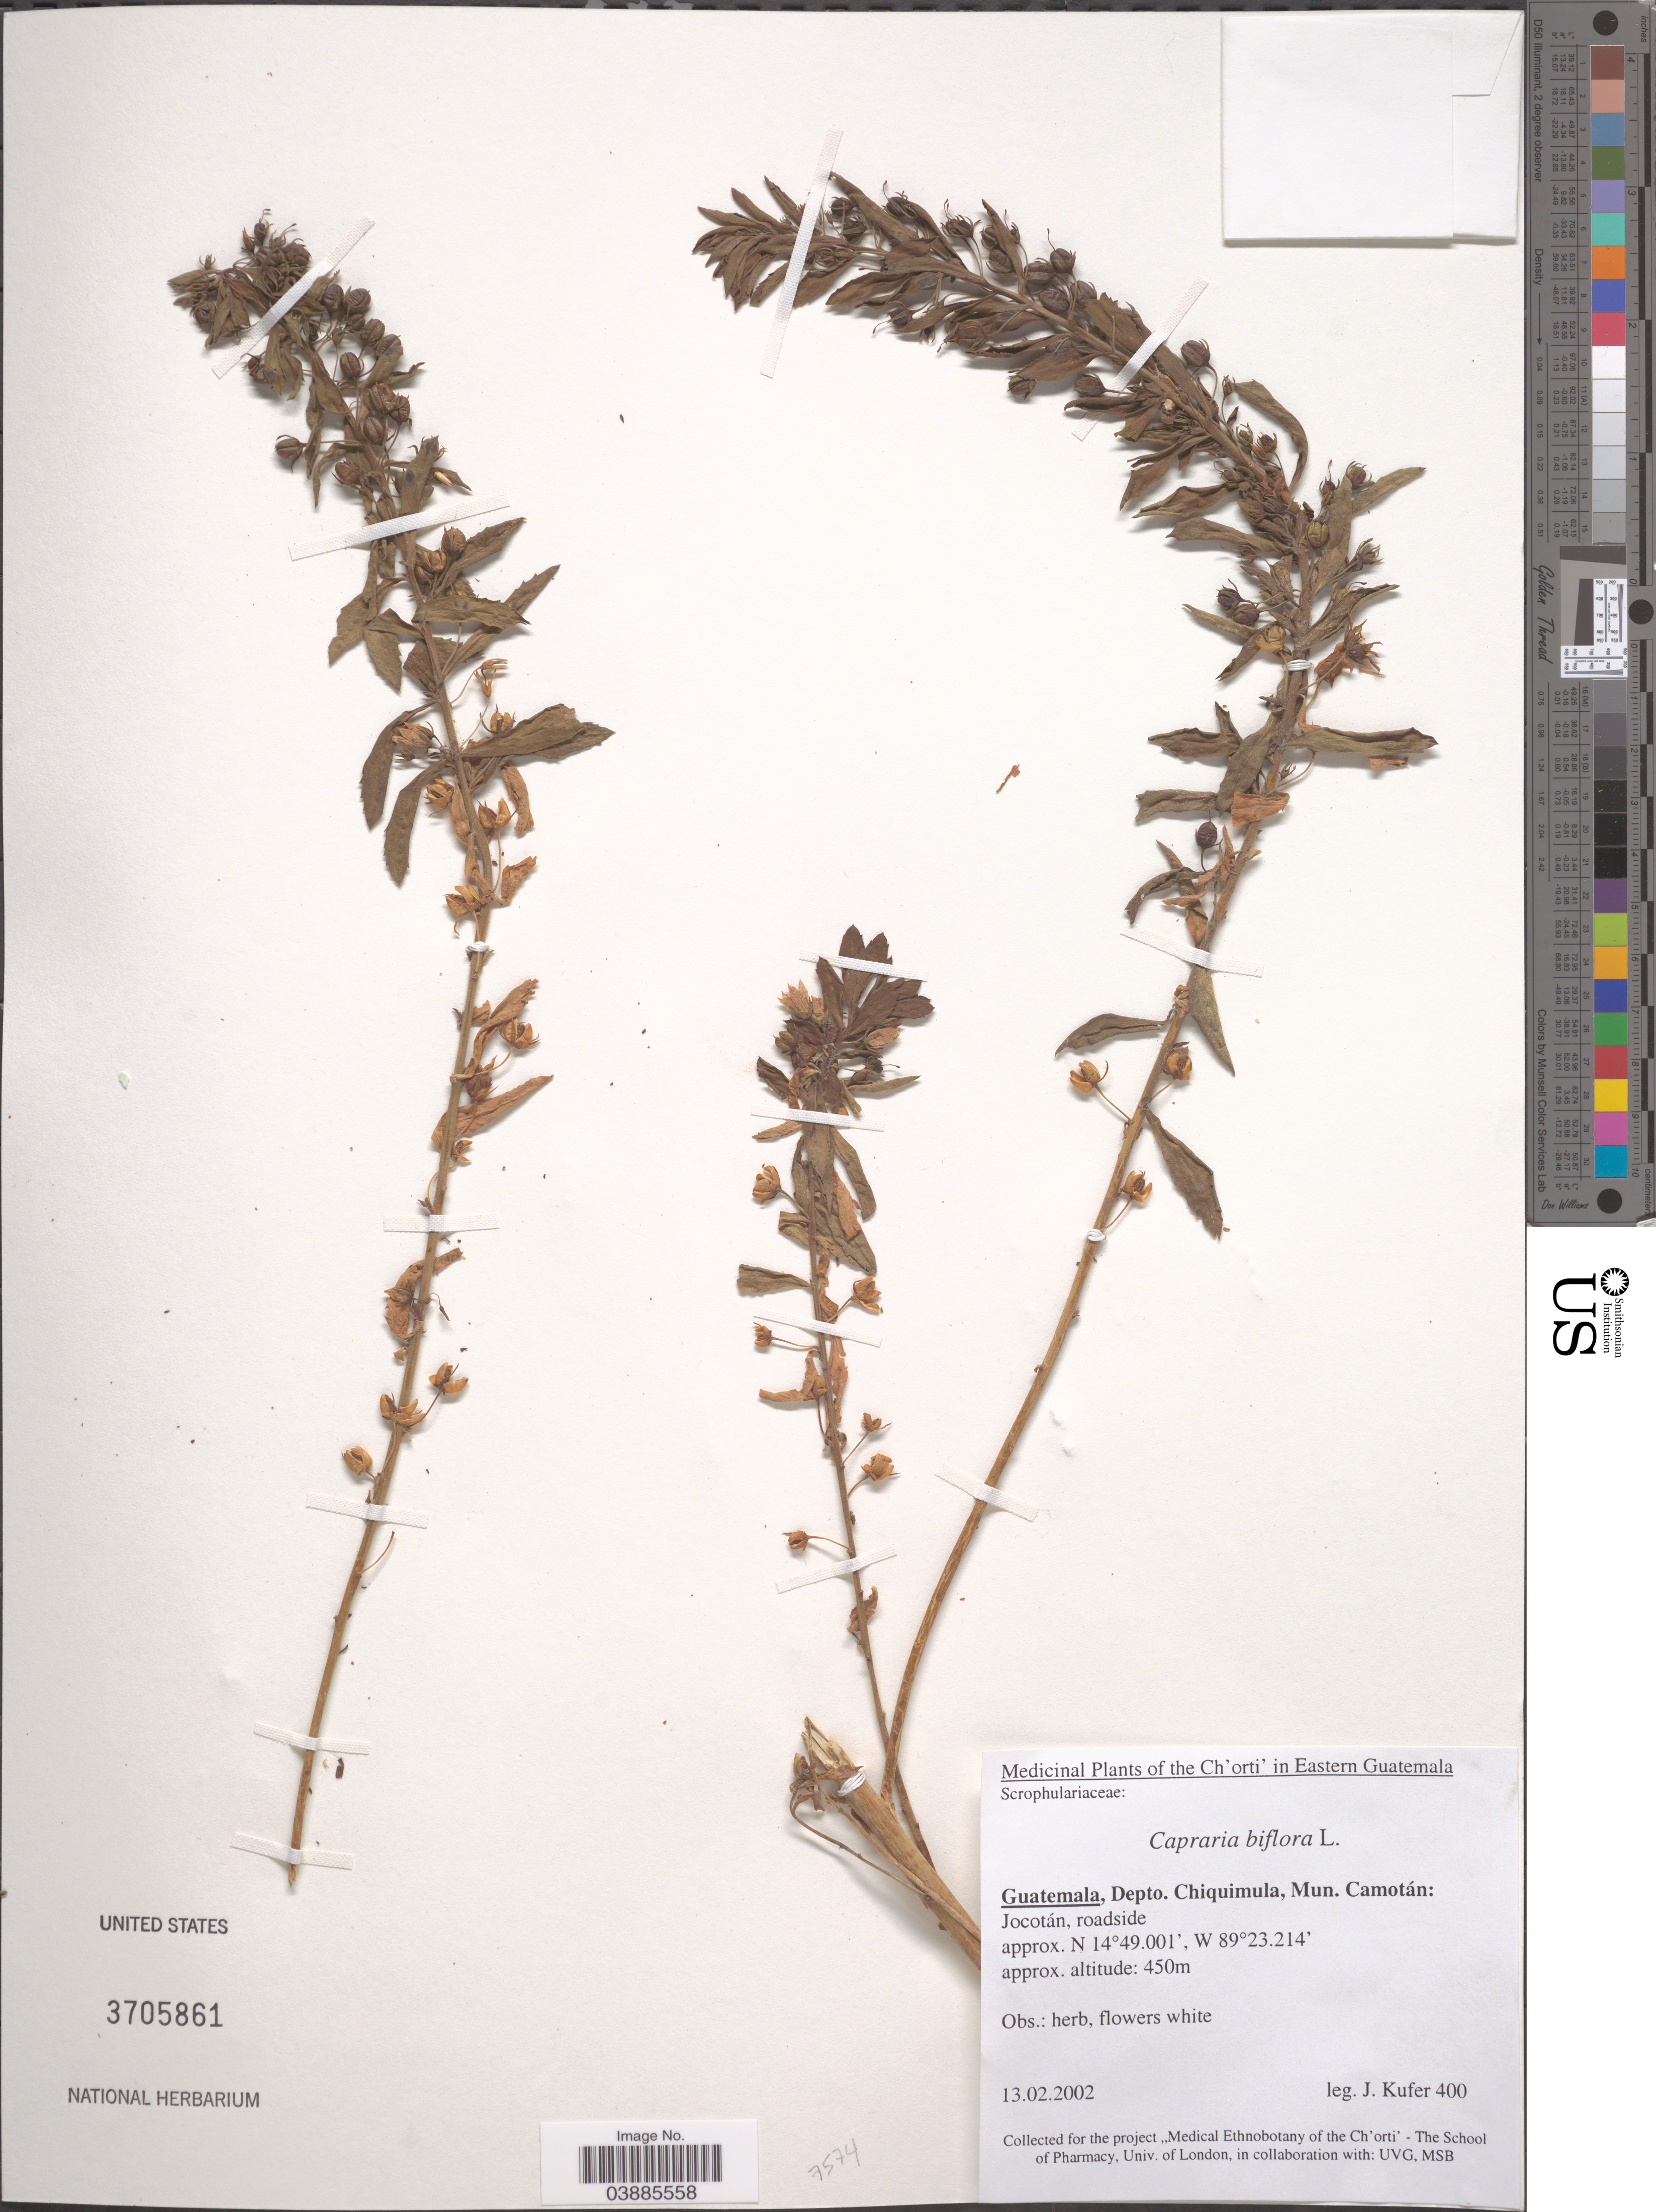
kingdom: Plantae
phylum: Tracheophyta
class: Magnoliopsida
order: Lamiales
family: Scrophulariaceae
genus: Capraria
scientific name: Capraria biflora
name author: L.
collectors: J. Kufer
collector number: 400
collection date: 2002-02-13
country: Guatemala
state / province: Chiquimula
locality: The Ch'orti in Eastern Guatemala. Depto. Chiquimula, Mun. Camotán: Jocotán, roadside.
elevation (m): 450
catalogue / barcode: US 3705861